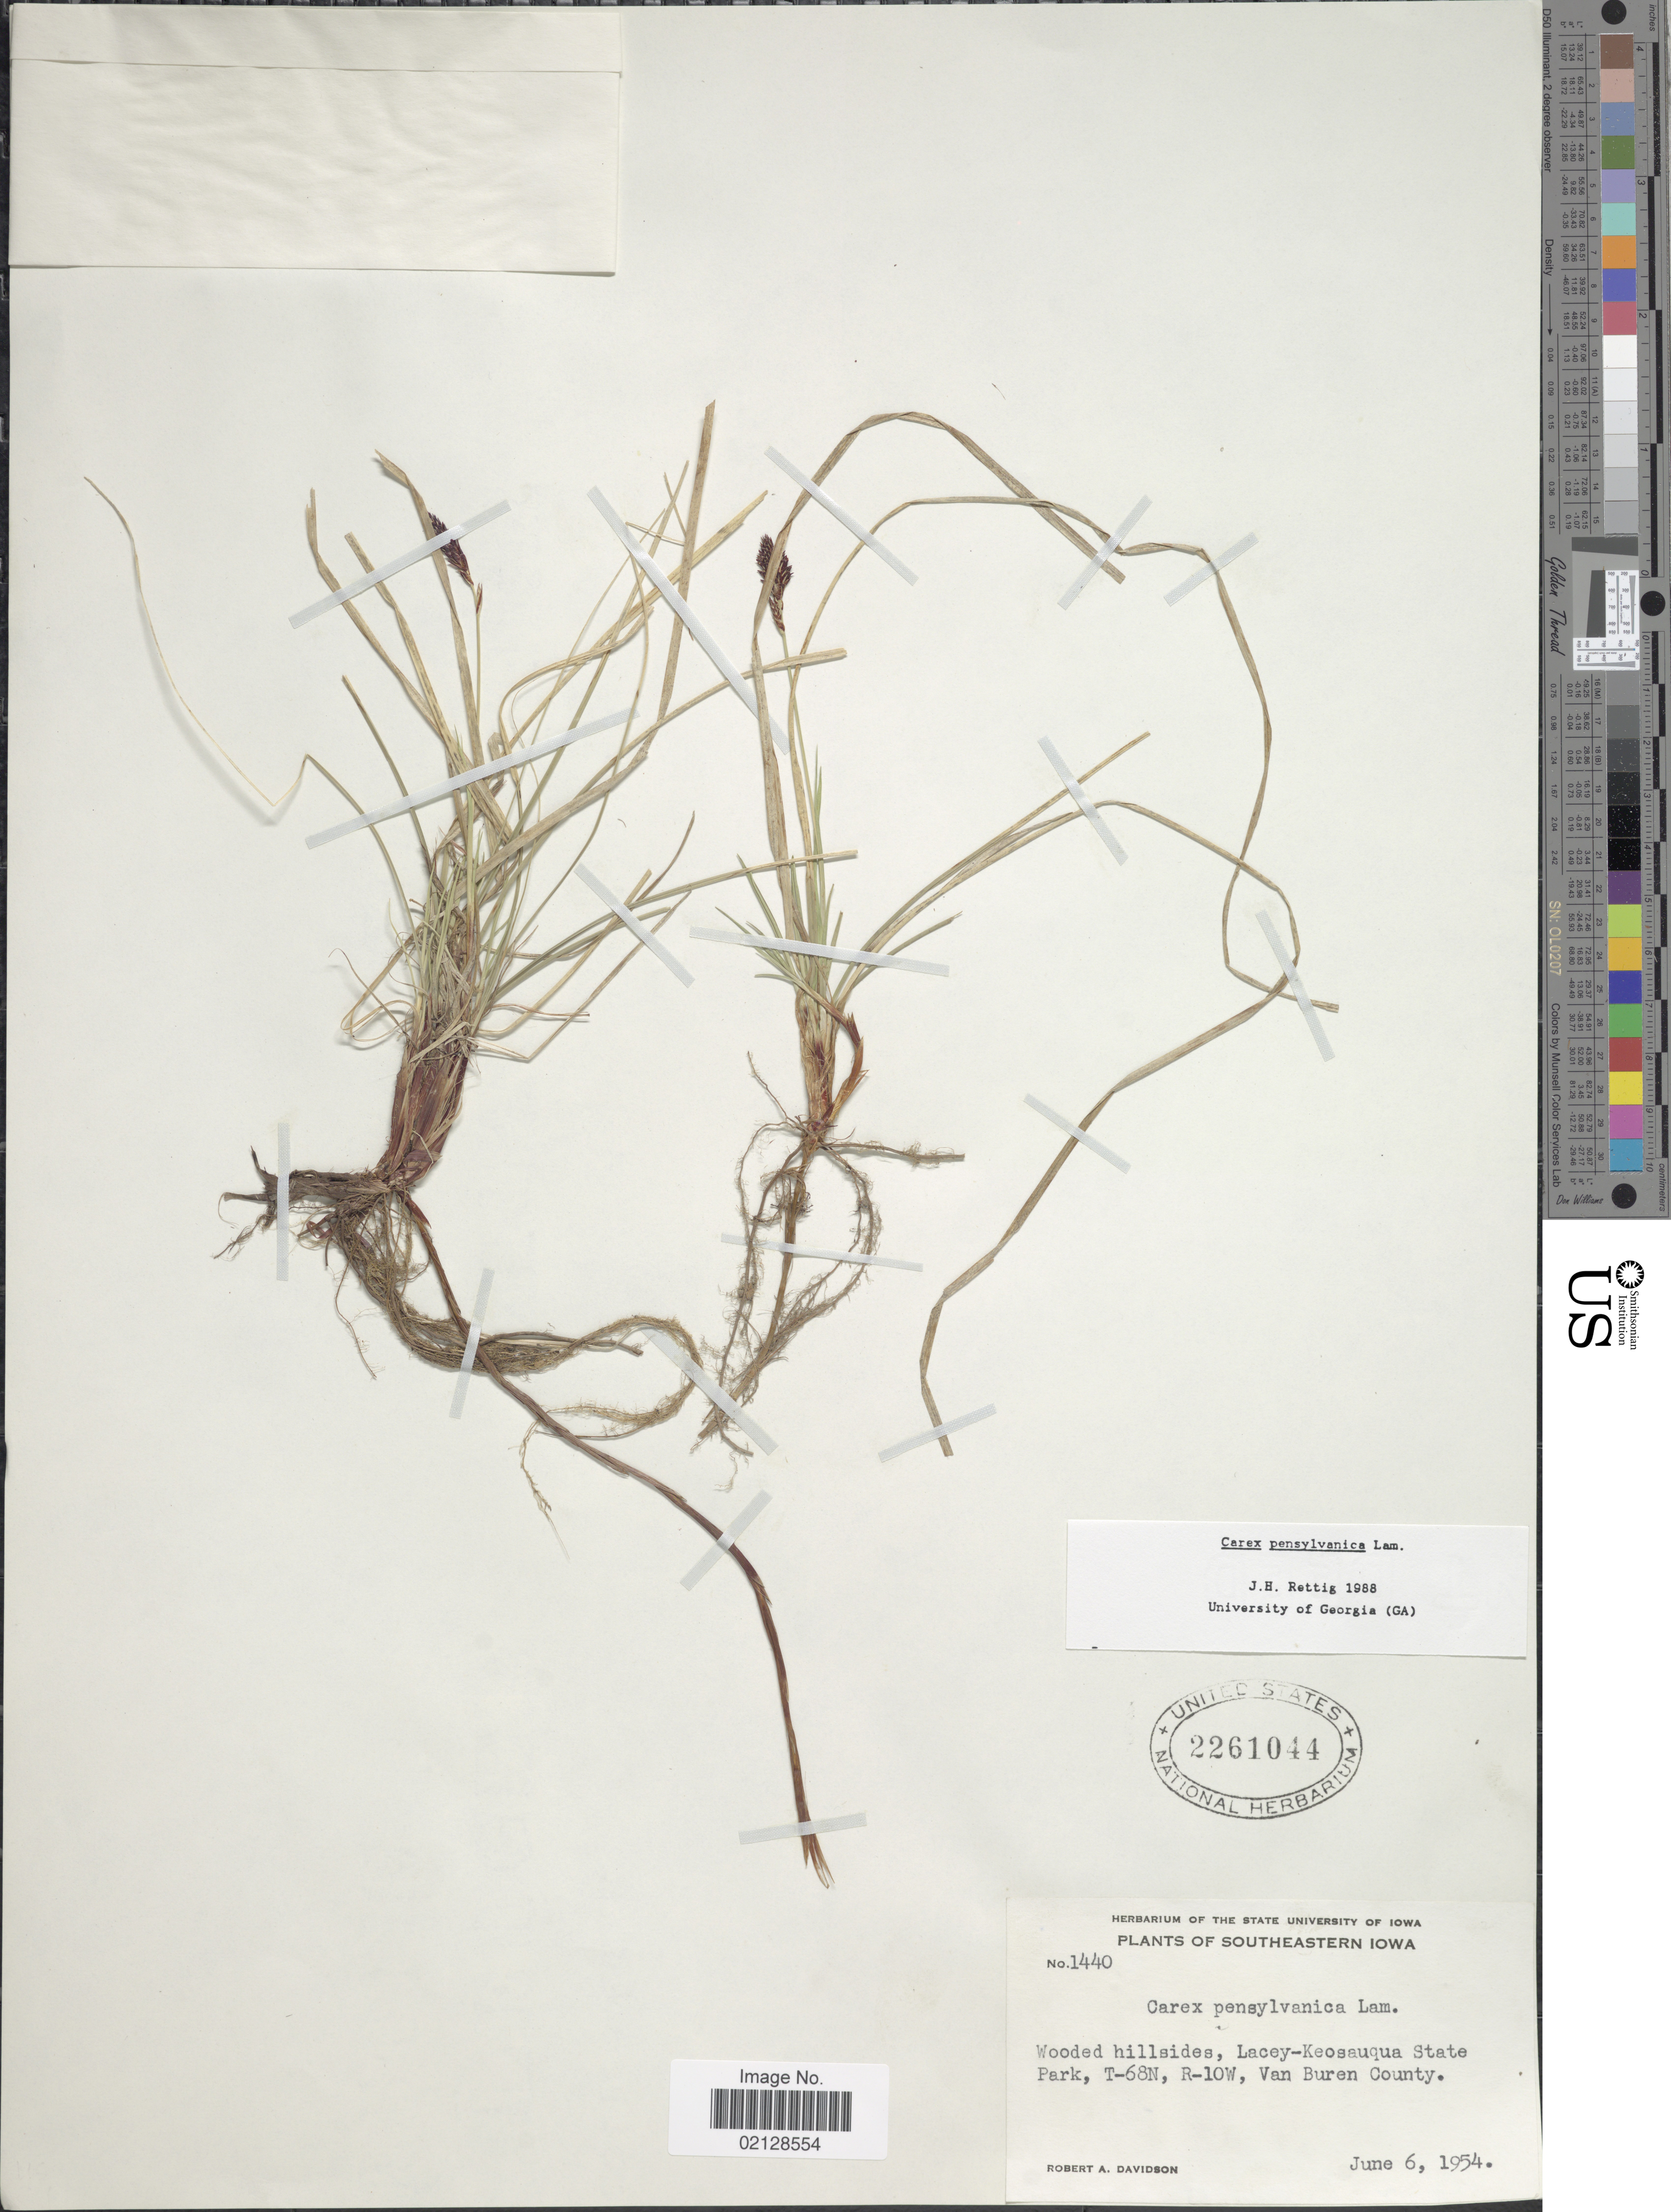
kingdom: Plantae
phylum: Tracheophyta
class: Liliopsida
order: Poales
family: Cyperaceae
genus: Carex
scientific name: Carex pensylvanica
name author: Lam.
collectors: R. A. Davidson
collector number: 1440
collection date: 1954-06-06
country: United States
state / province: Iowa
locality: Southeastern Iowa, Wooded hillsides, Lacey-Keosauqua State Park, T-68N, R-10W, Van Buren County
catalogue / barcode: US 2261044